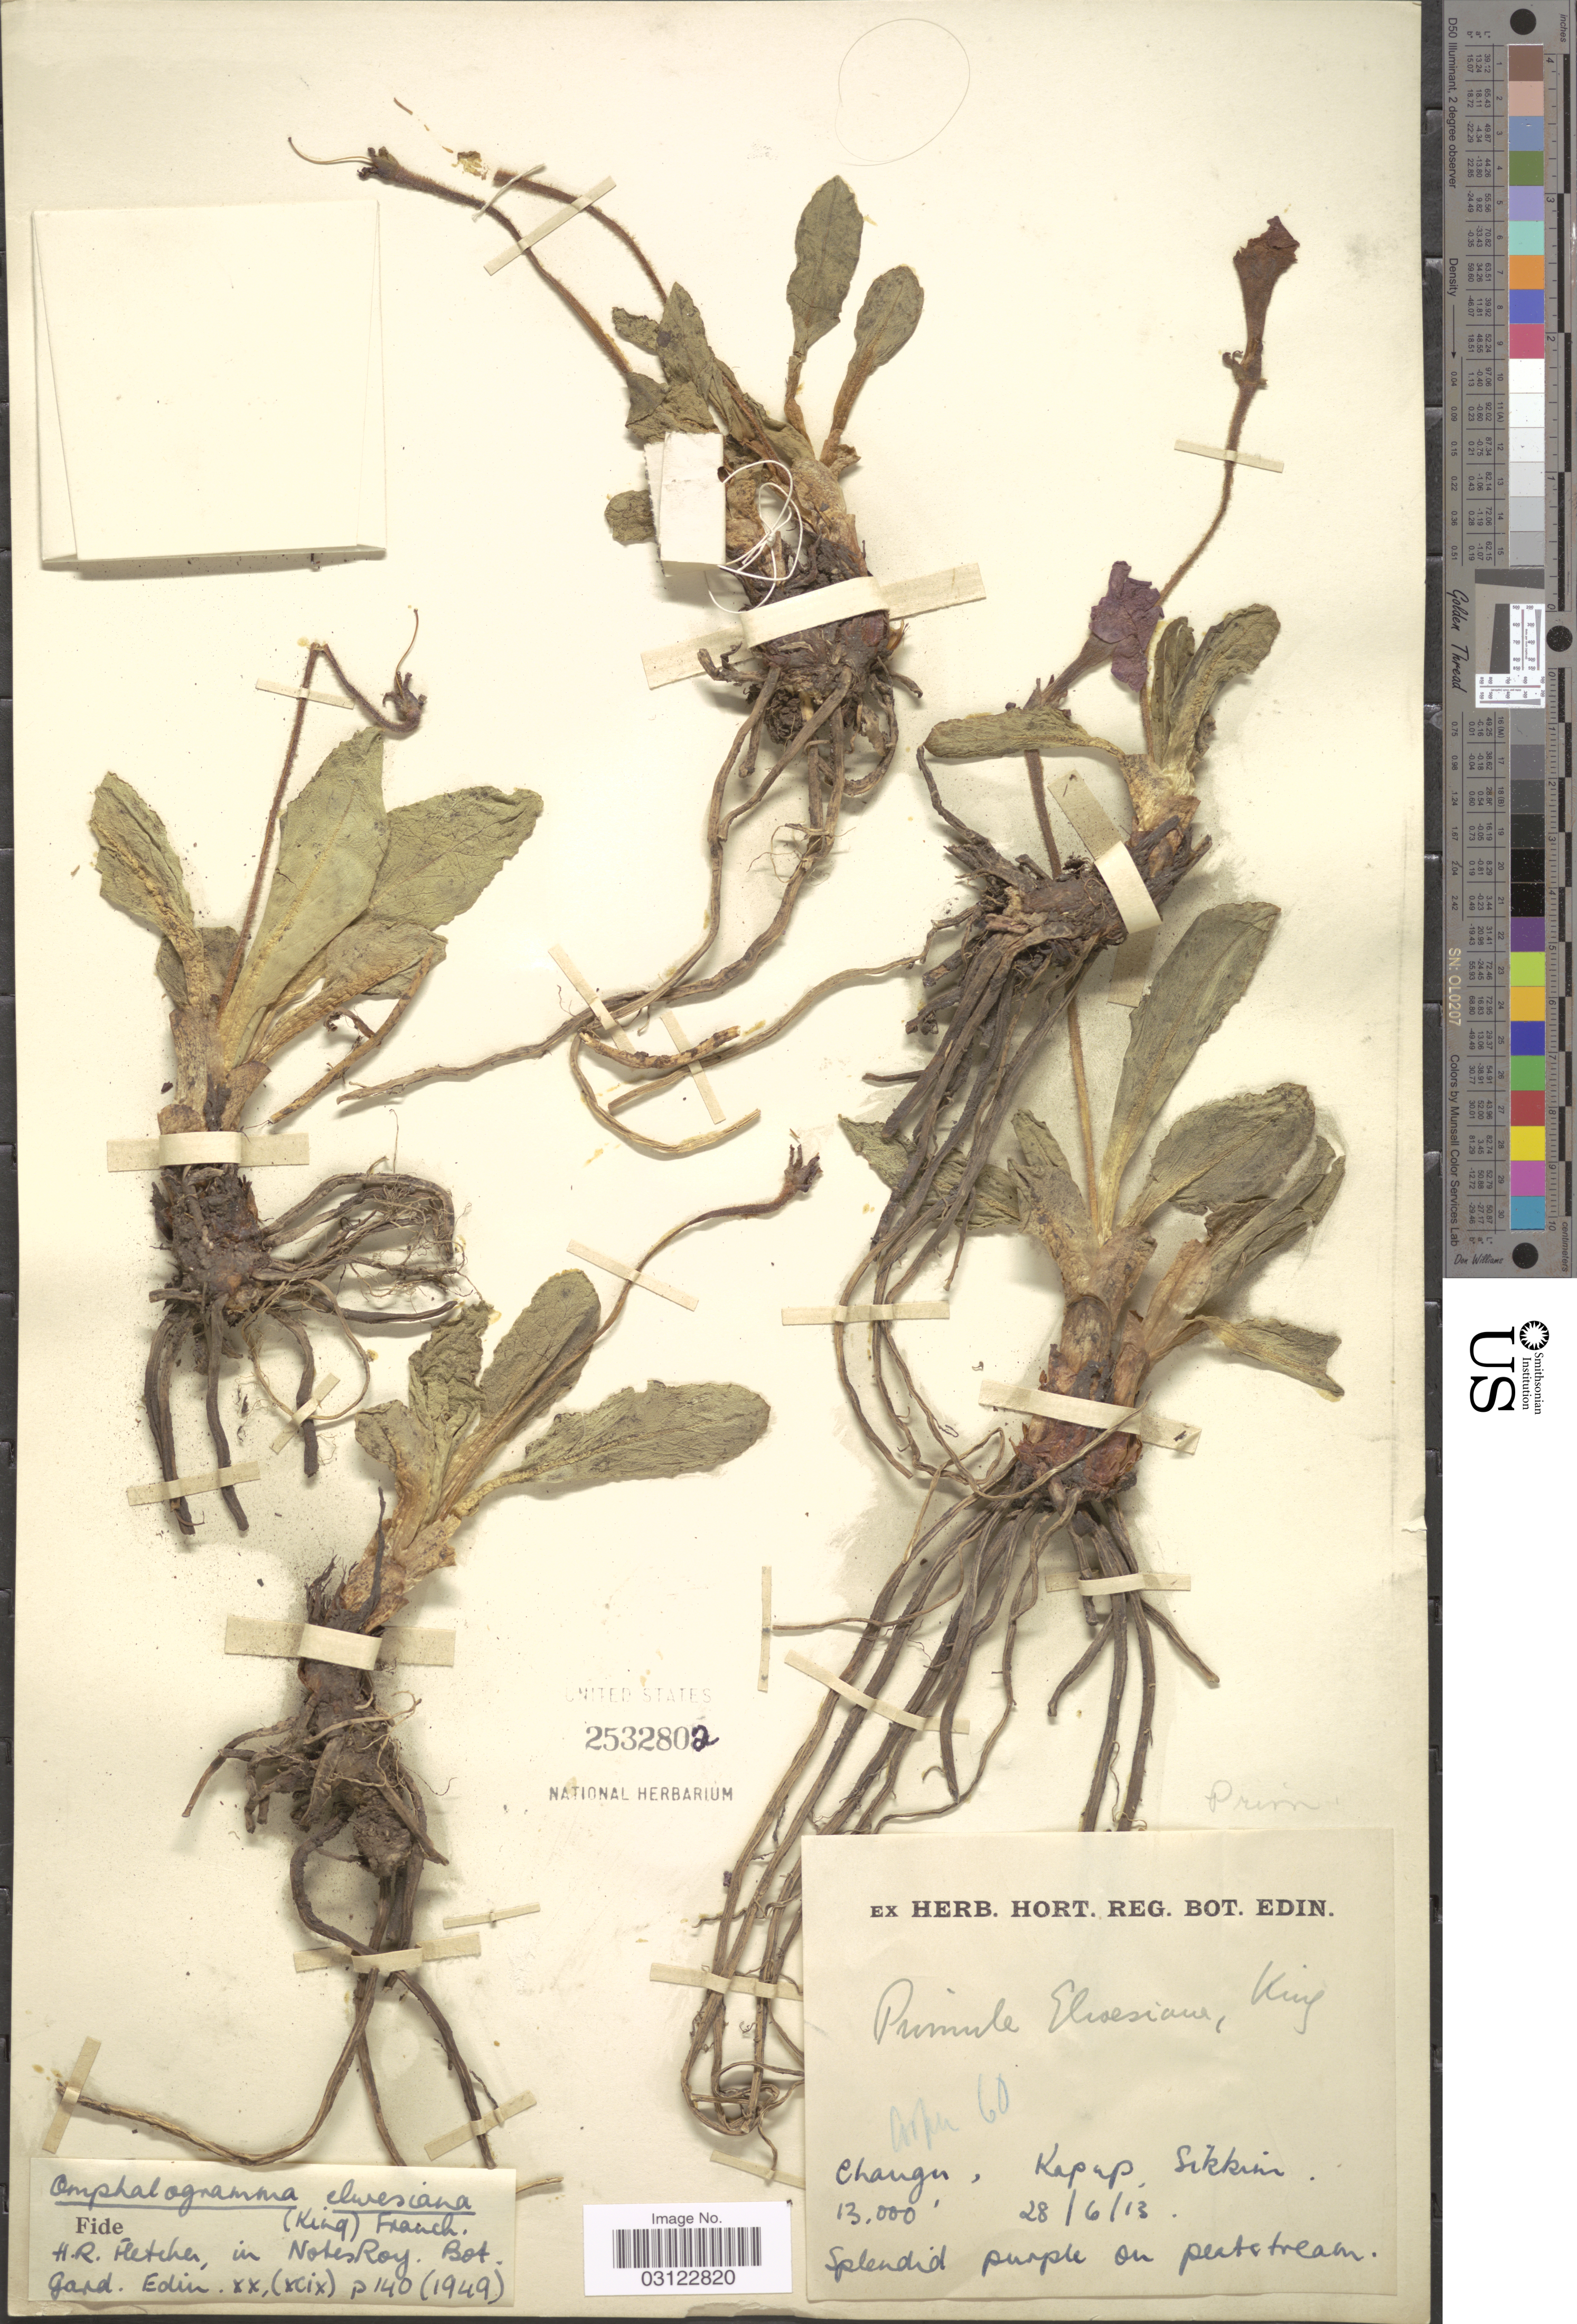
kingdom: Plantae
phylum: Tracheophyta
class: Magnoliopsida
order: Ericales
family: Primulaceae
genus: Omphalogramma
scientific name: Omphalogramma elwesianum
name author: (King ex G. Watt) Franch.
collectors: -. Cooper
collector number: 60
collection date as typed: Transcribed d/m/y: 28/6/13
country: India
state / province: Sikkim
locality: Changu, Kapup.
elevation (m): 3962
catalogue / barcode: US 2532802